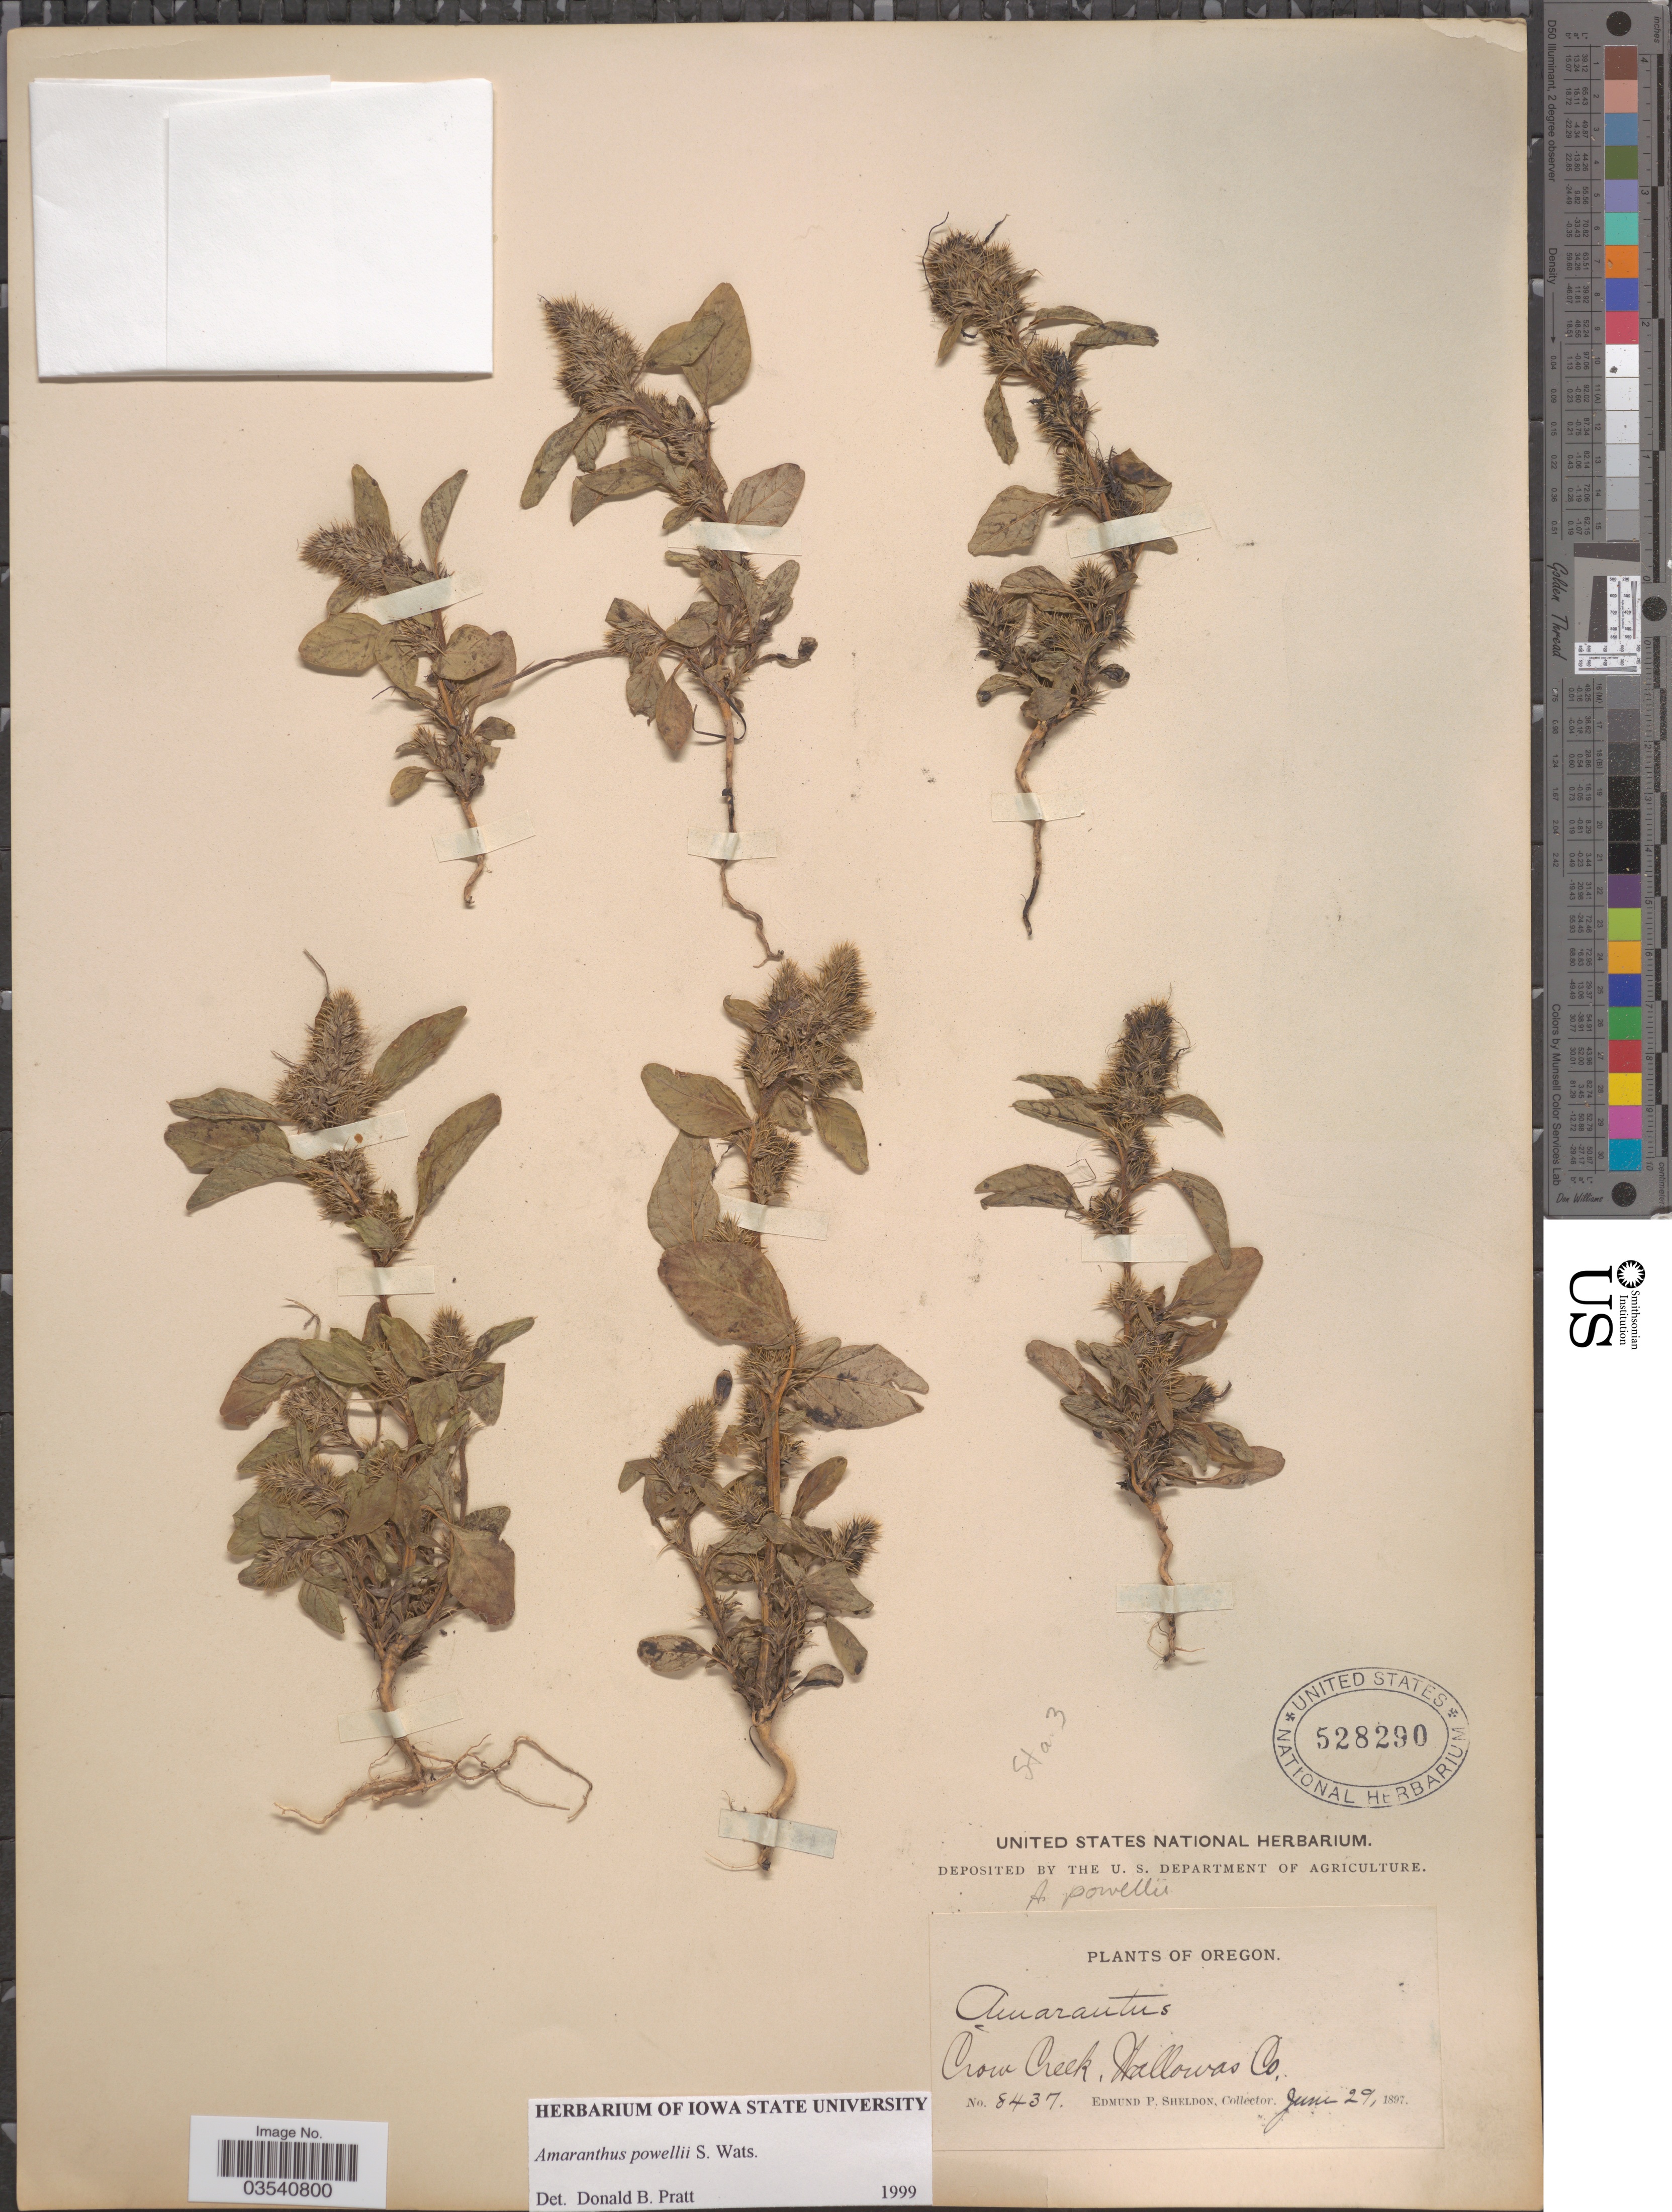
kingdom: Plantae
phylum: Tracheophyta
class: Magnoliopsida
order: Caryophyllales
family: Amaranthaceae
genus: Amaranthus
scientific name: Amaranthus powellii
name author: S. Watson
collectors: E. P. Sheldon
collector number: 8437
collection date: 1897-06-29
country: United States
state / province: Oregon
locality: Crow Creek, Wallowas Co.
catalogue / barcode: US 528290